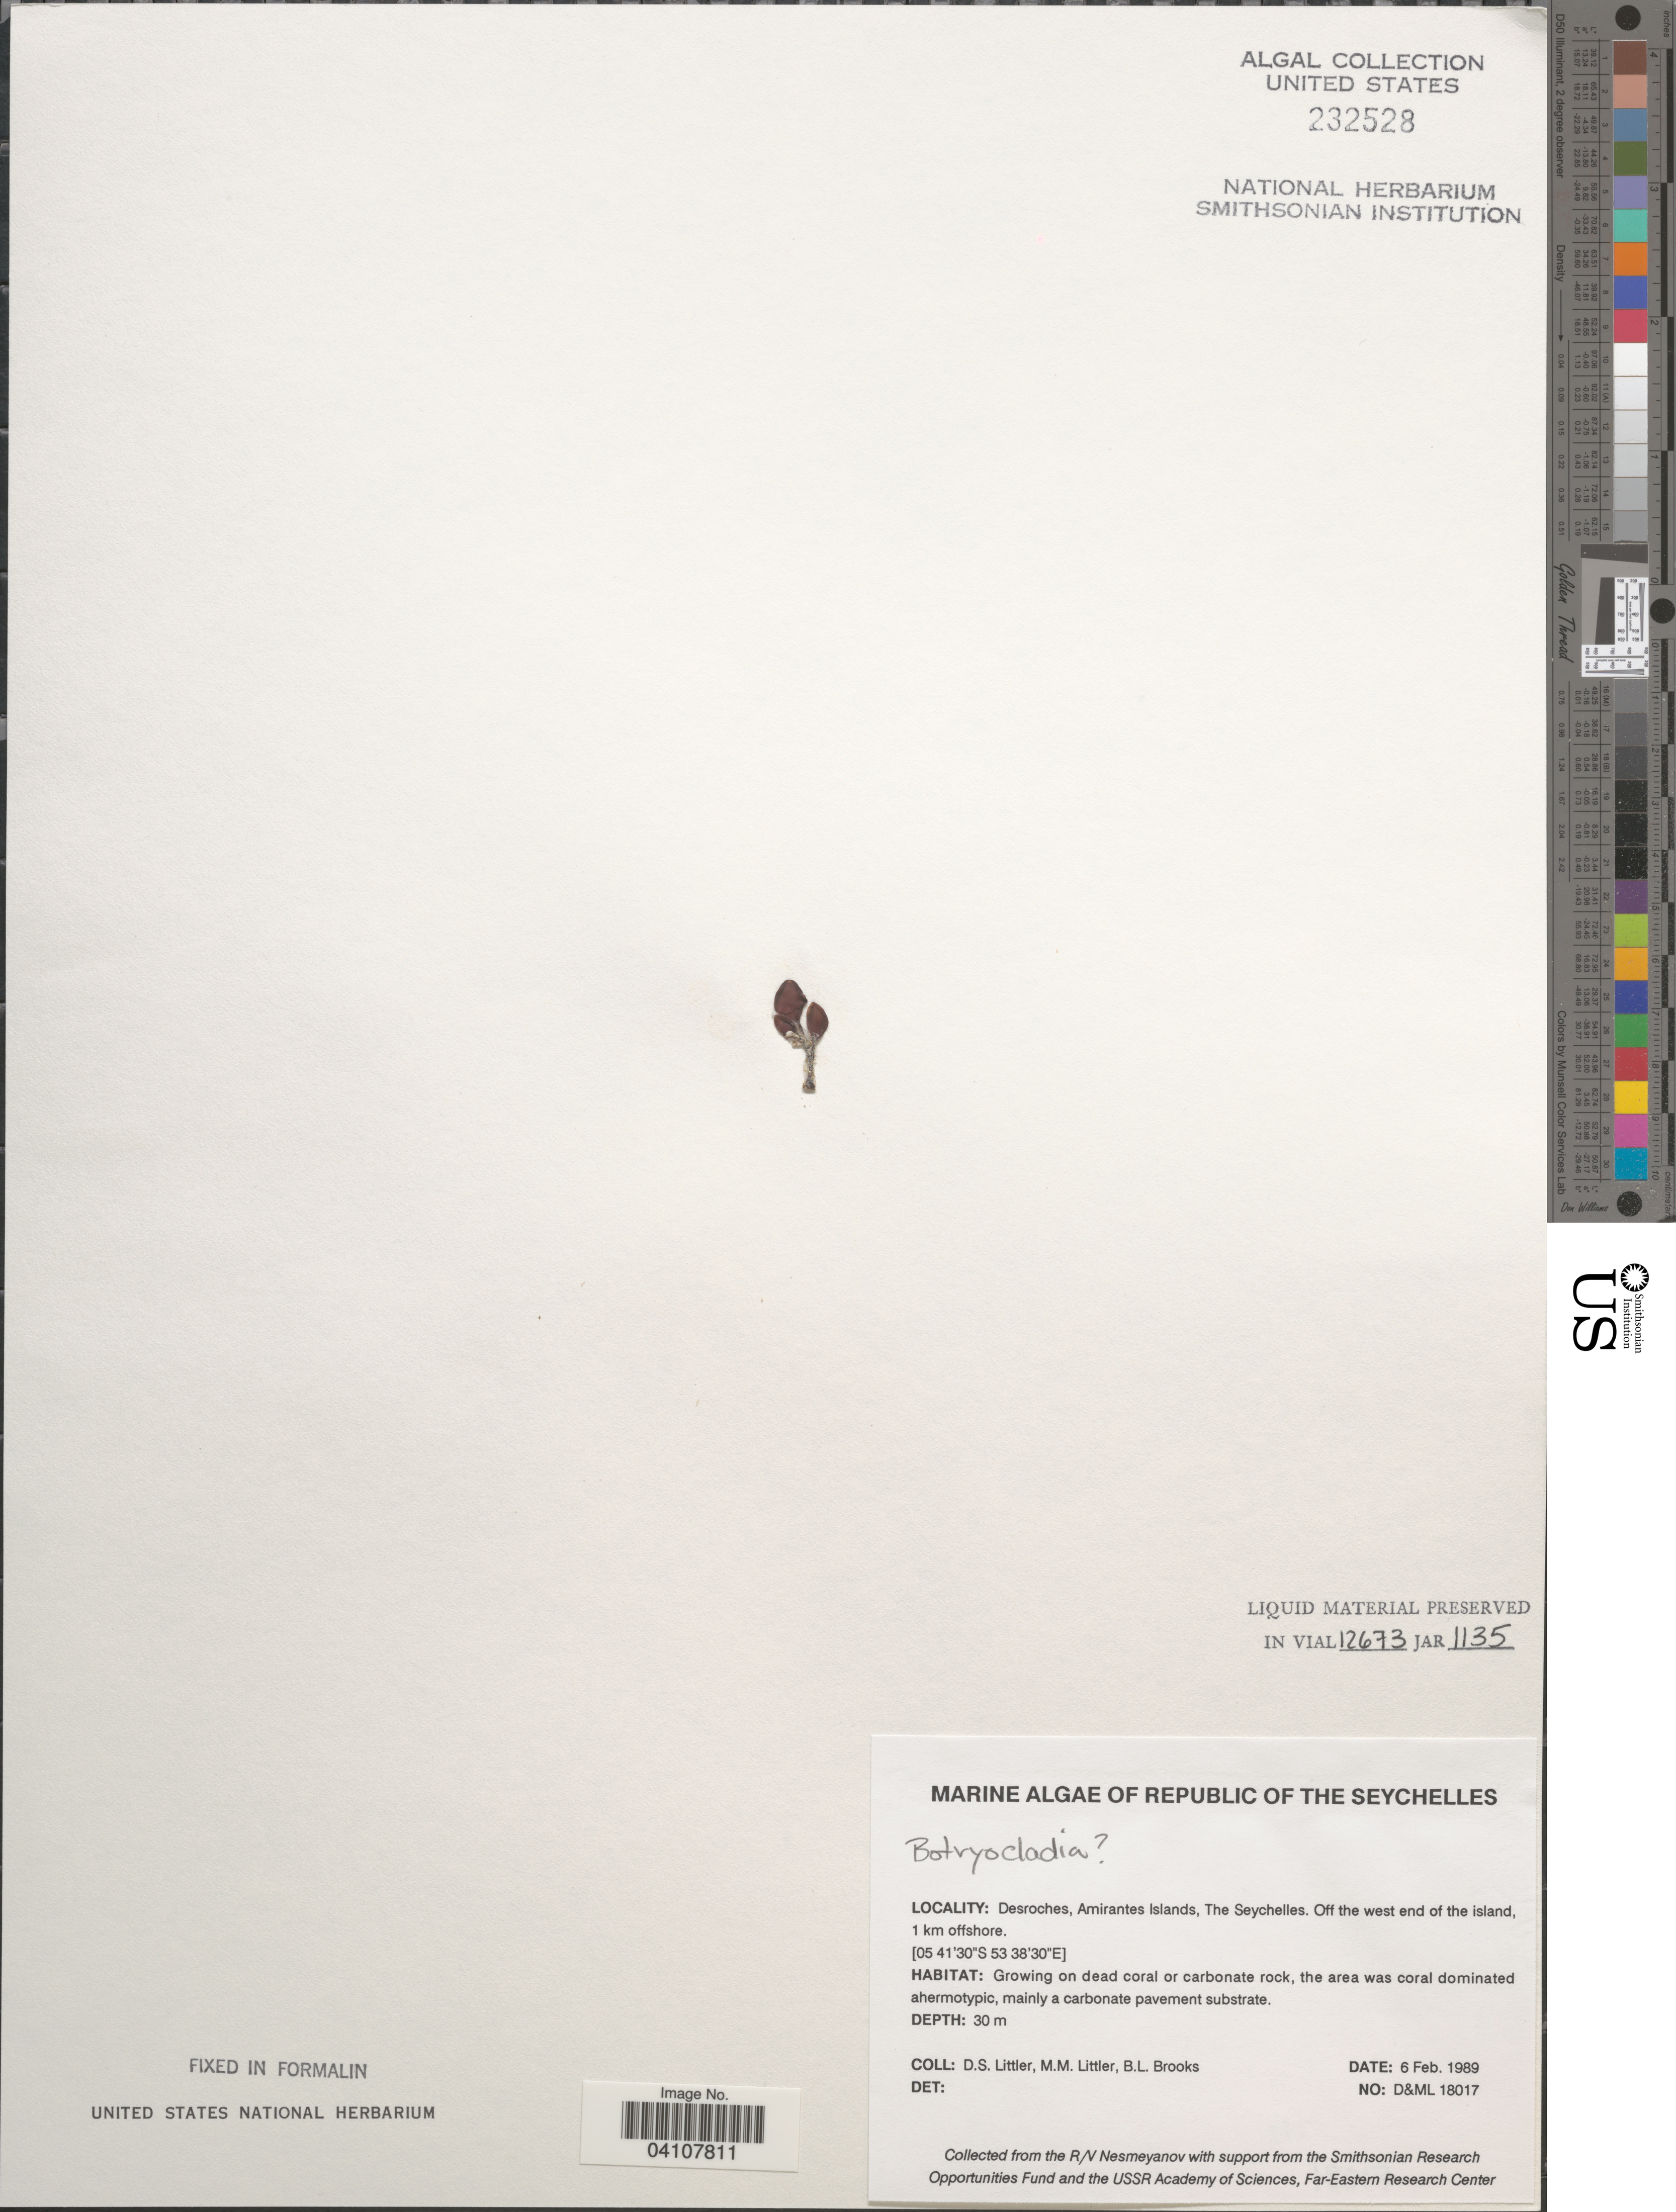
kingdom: Plantae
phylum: Rhodophyta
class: Florideophyceae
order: Rhodymeniales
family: Rhodymeniaceae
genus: Botryocladia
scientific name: Botryocladia sp.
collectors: D. S. Littler & B. Brooks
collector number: D&ML18017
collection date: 1989-02-06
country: Seychelles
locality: Republic of the Seychelles. Desroches, Amirantes Islands. Off the west end of the island, 1 km offshore.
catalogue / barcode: US 232528